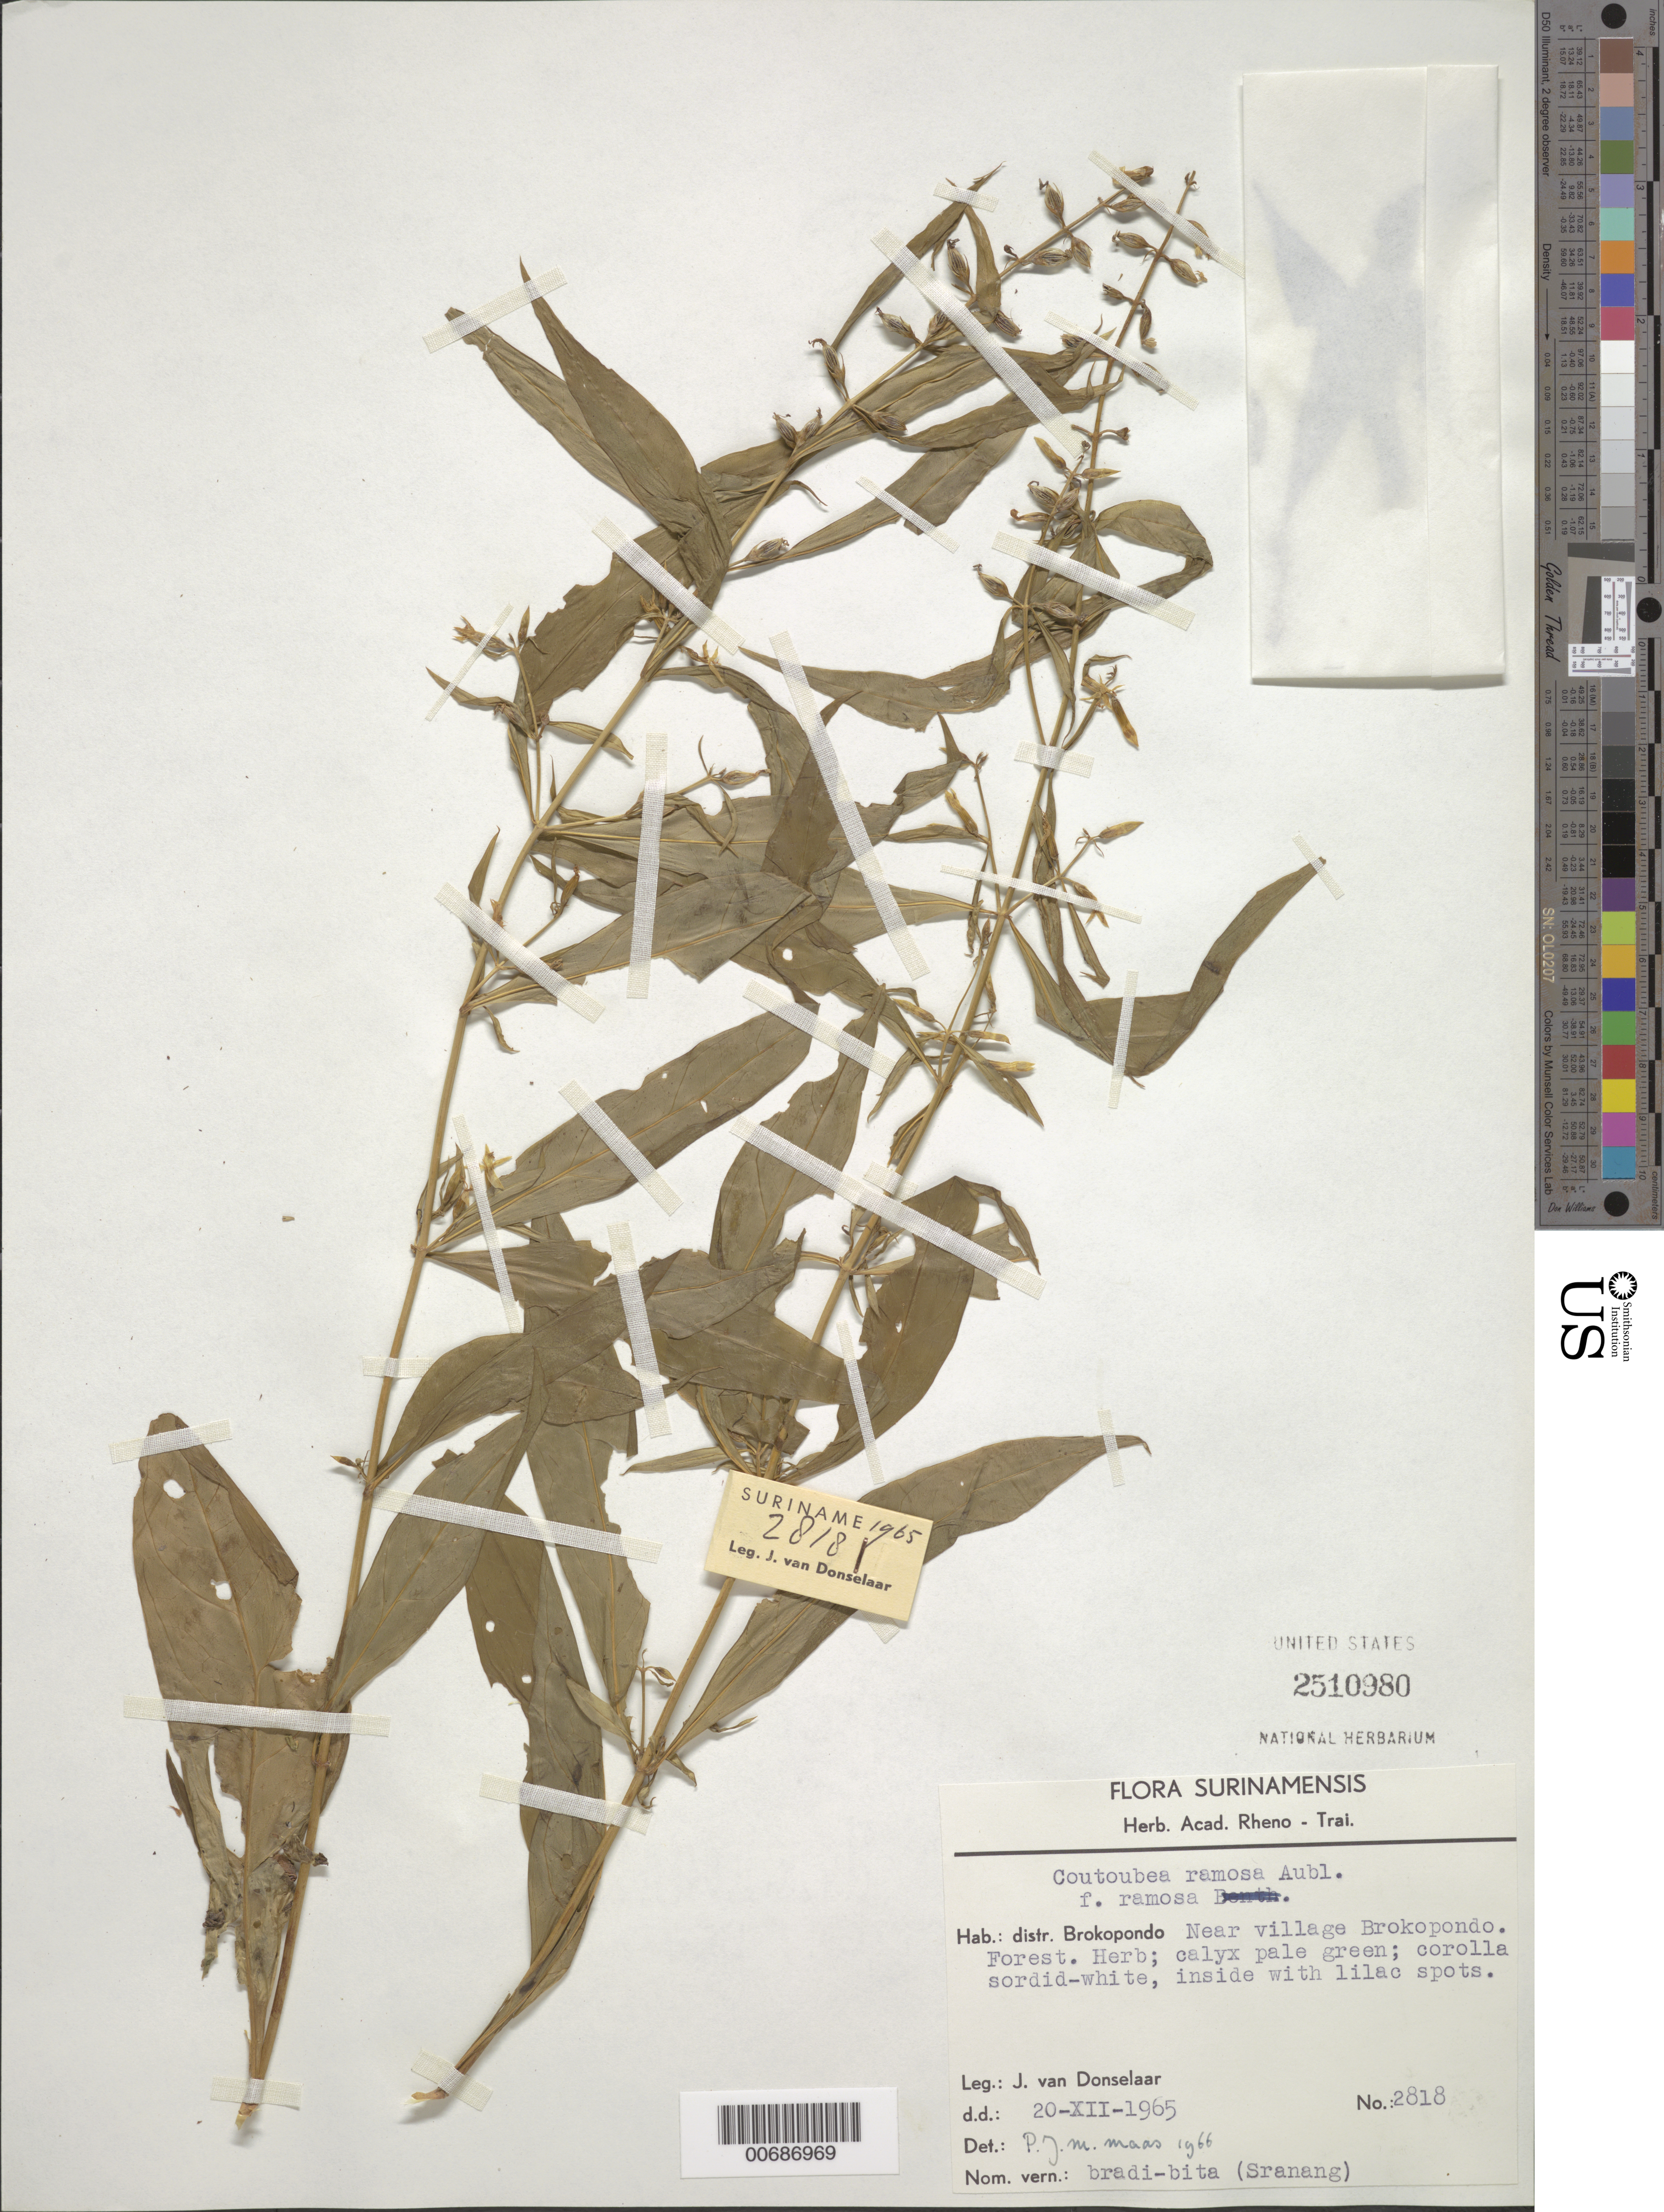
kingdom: Plantae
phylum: Tracheophyta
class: Magnoliopsida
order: Gentianales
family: Gentianaceae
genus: Coutoubea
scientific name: Coutoubea ramosa f. ramosa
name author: Aubl.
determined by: Maas, Paul J. M.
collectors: J. Donselaar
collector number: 2818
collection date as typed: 20-Dec-65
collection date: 1965-12-20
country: Suriname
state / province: Brokopondo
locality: Brokopondo Village, near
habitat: Forest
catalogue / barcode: US 2510980